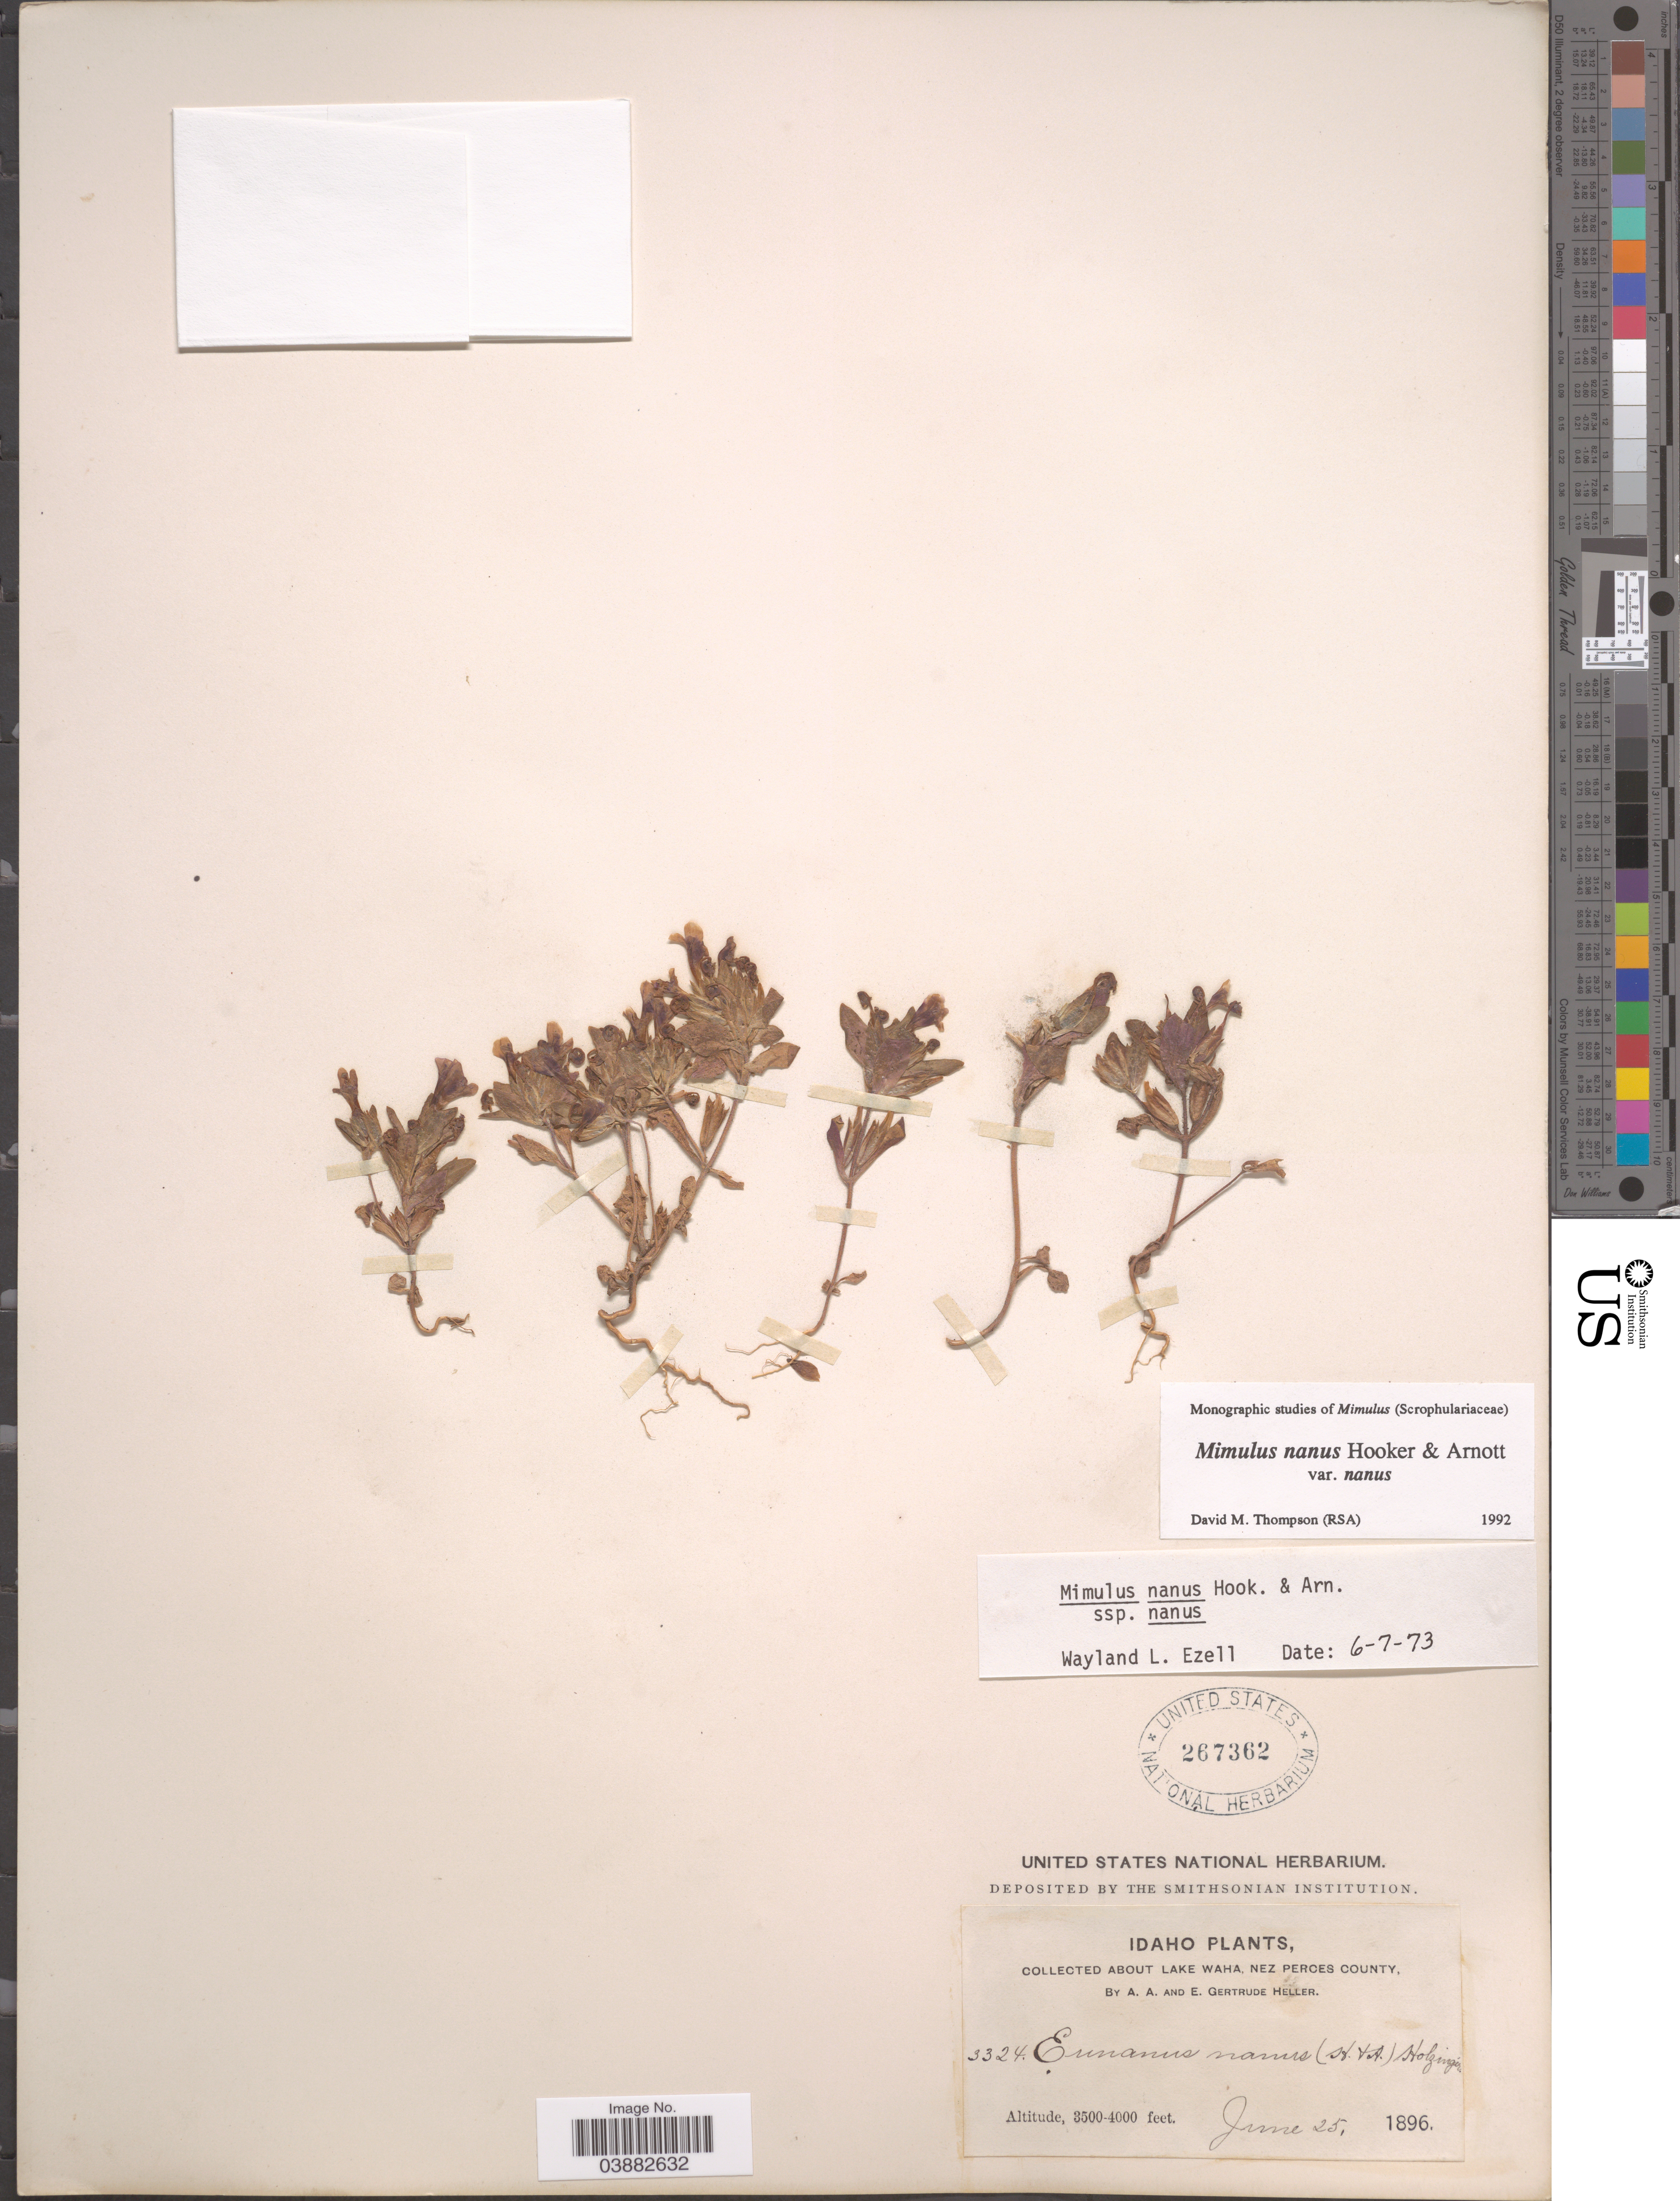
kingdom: Plantae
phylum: Tracheophyta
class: Magnoliopsida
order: Lamiales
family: Phrymaceae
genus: Mimulus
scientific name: Mimulus nanus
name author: Hook. & Arn.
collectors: A. A. Heller & E. G. Heller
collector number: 3324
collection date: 1896-06-25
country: United States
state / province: Idaho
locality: About Lake Waha, Nez Perces County.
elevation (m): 1067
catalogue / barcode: US 267362